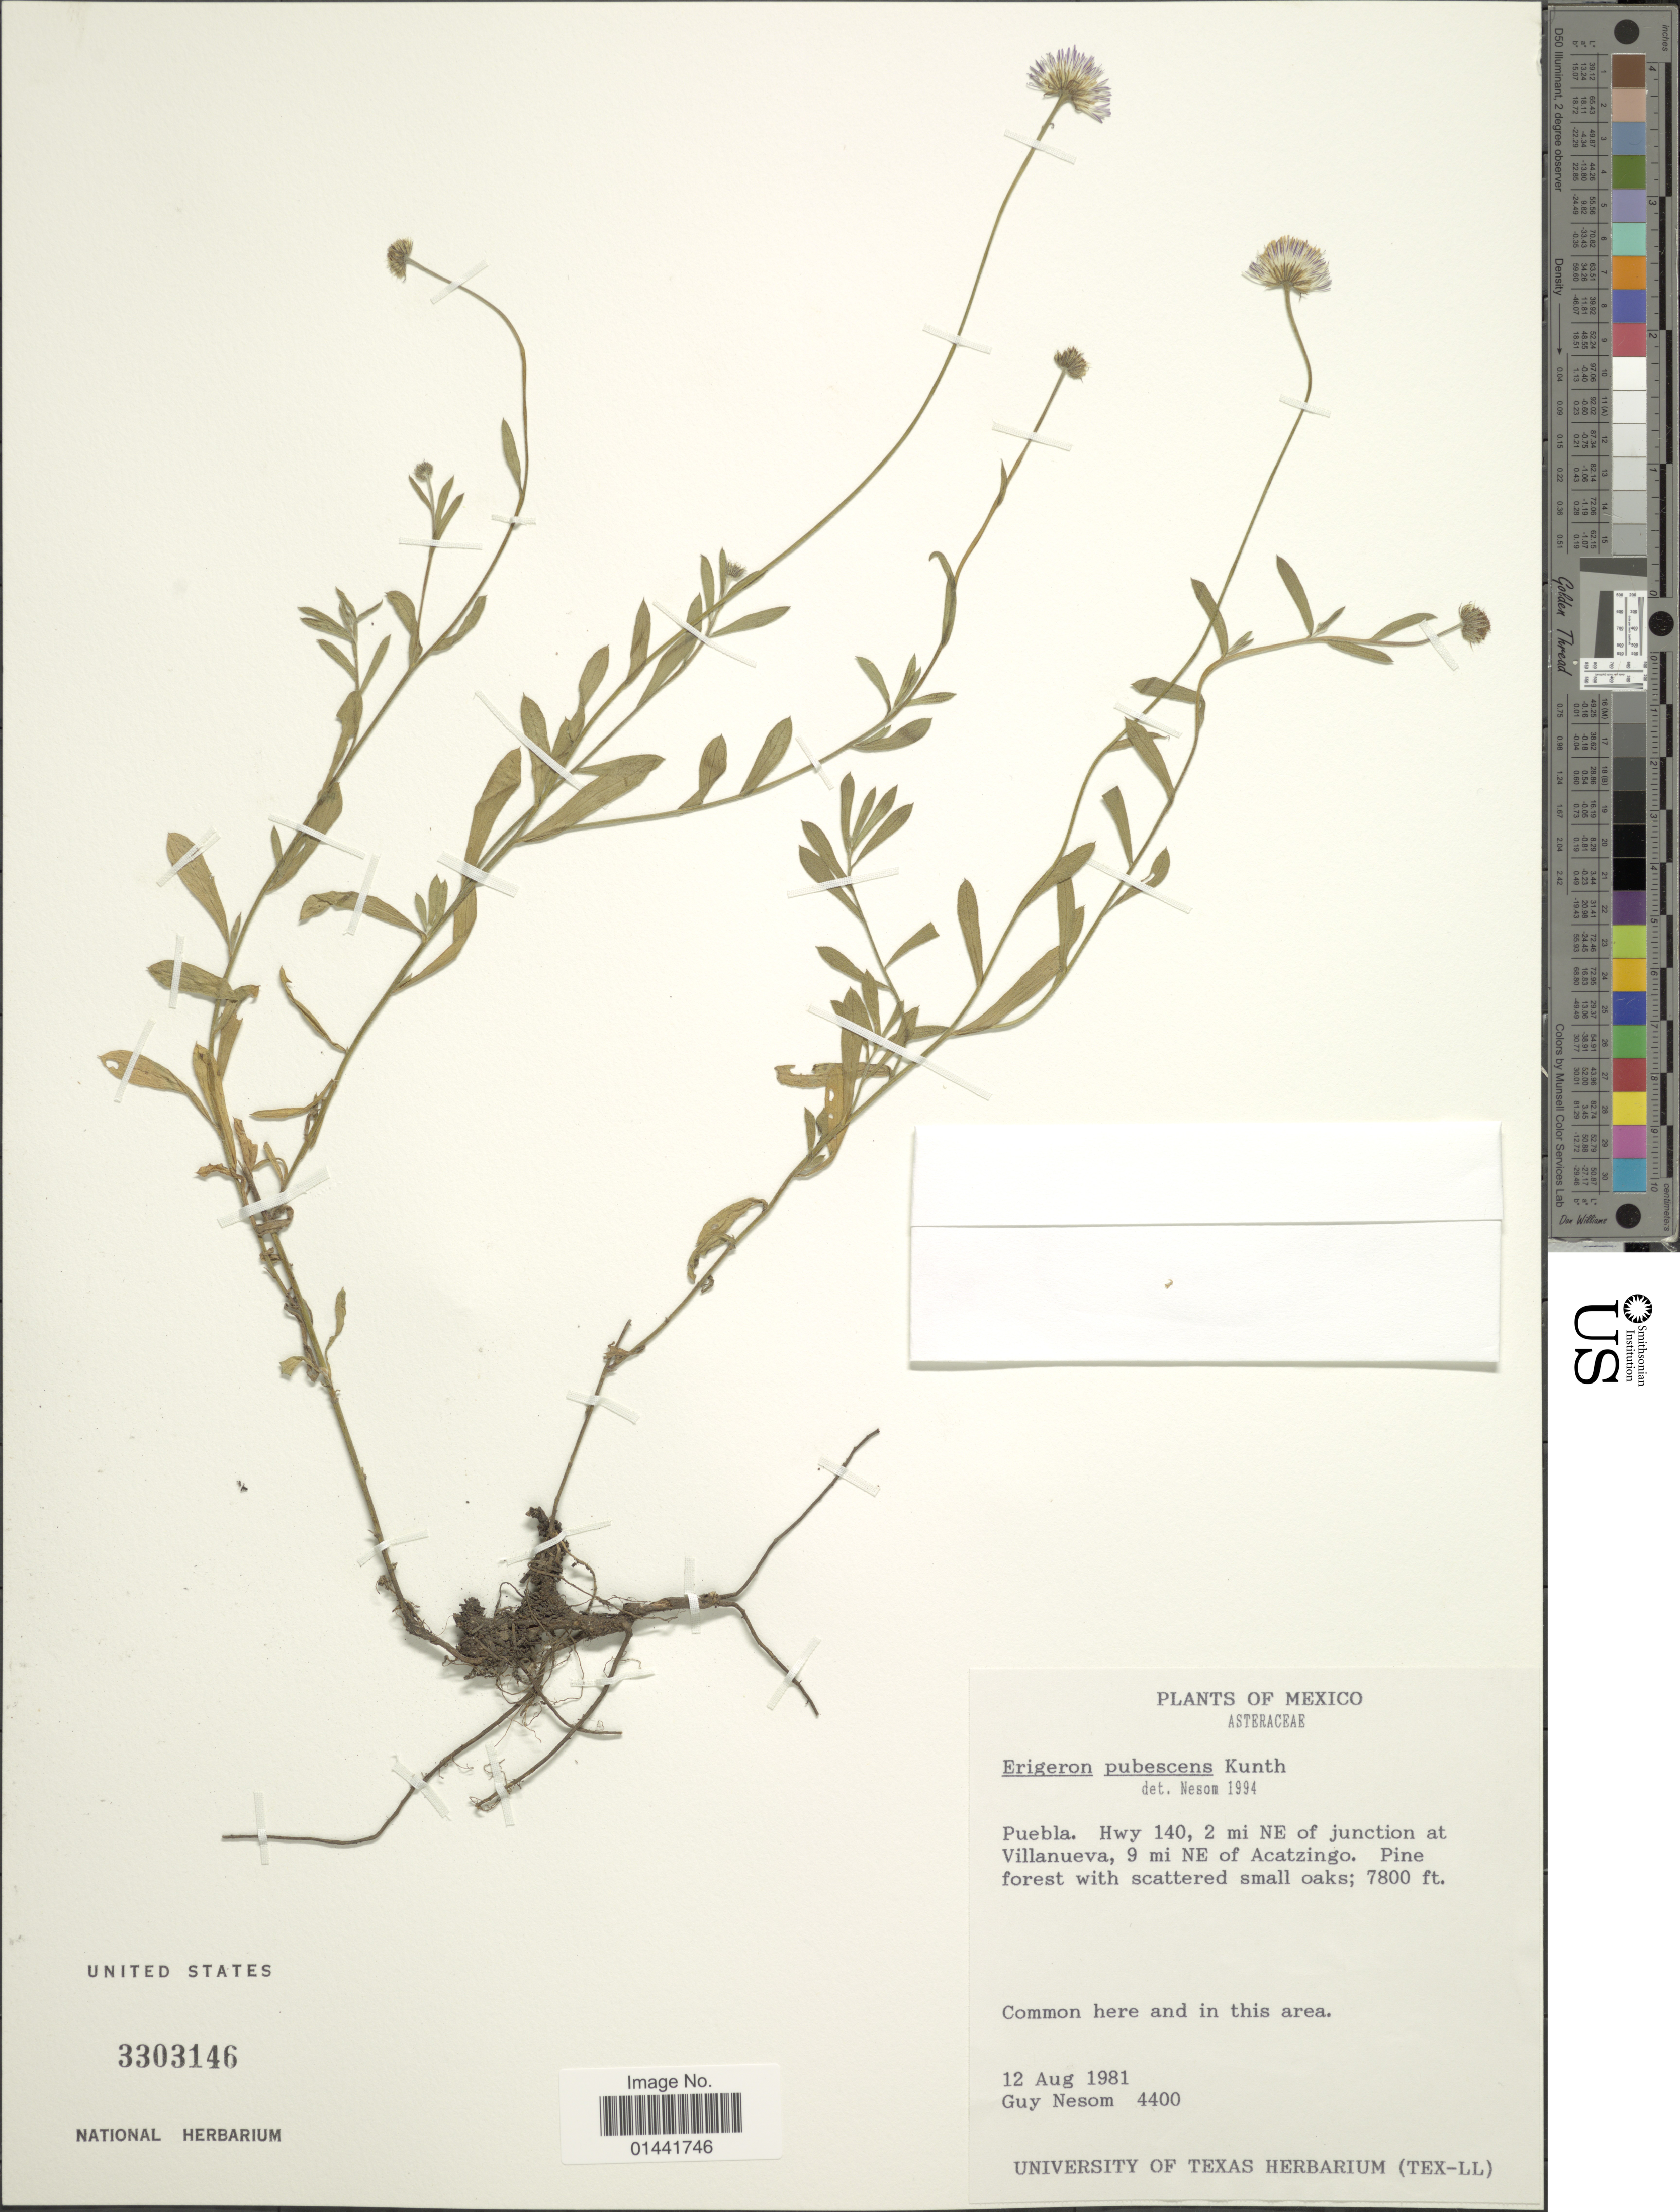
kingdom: Plantae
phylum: Tracheophyta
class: Magnoliopsida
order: Asterales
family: Asteraceae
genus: Erigeron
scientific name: Erigeron pubescens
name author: Kunth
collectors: G. Nesom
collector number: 4400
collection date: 1981-08-12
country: Mexico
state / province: Puebla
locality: Hwy 140, 2 mi NE of junction at Villanueva, 9 mi NE of Acatzingo, Pine forest with scattered small oaks, common here and in this area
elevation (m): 2377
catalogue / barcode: US 3303146